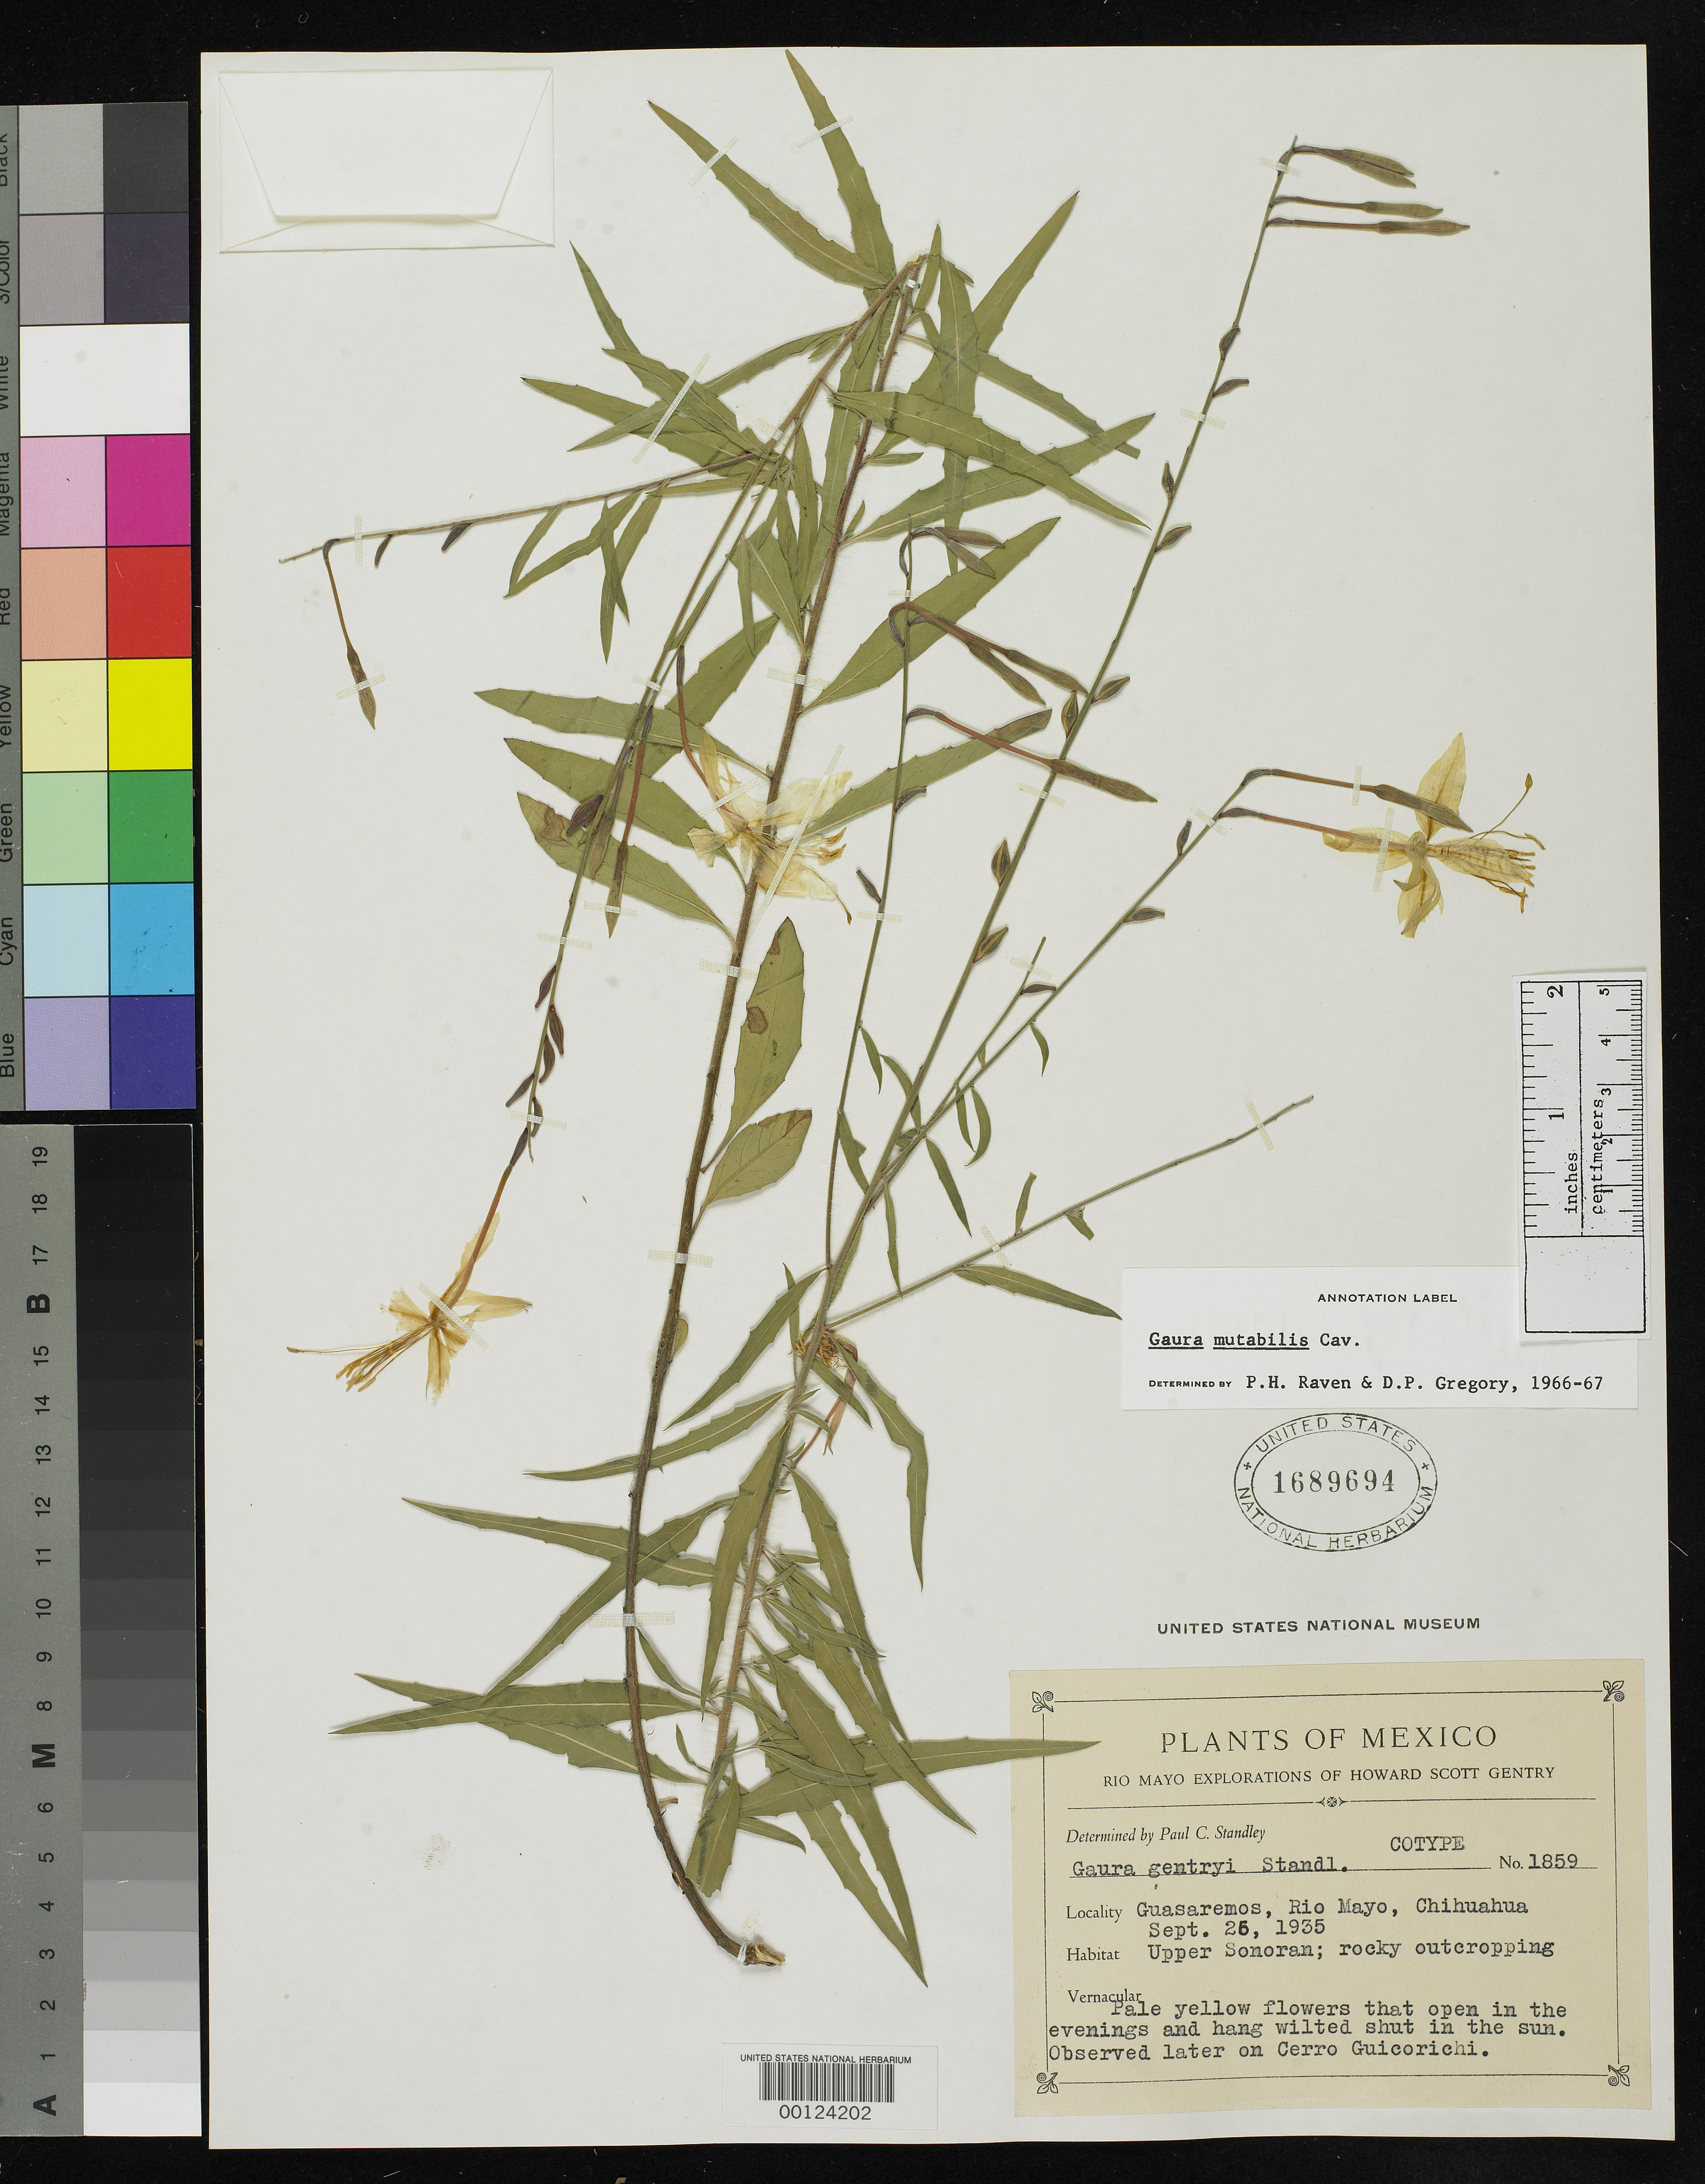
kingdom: Plantae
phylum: Tracheophyta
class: Magnoliopsida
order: Myrtales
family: Onagraceae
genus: Gaura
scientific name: Gaura gentryi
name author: Standl.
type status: Isotype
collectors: H. S. Gentry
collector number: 1859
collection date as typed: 25 Sep 1935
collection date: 1935-09-25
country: Mexico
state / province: Chihuahua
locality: Guasaremos, Rio Mayo.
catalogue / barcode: US 1689694